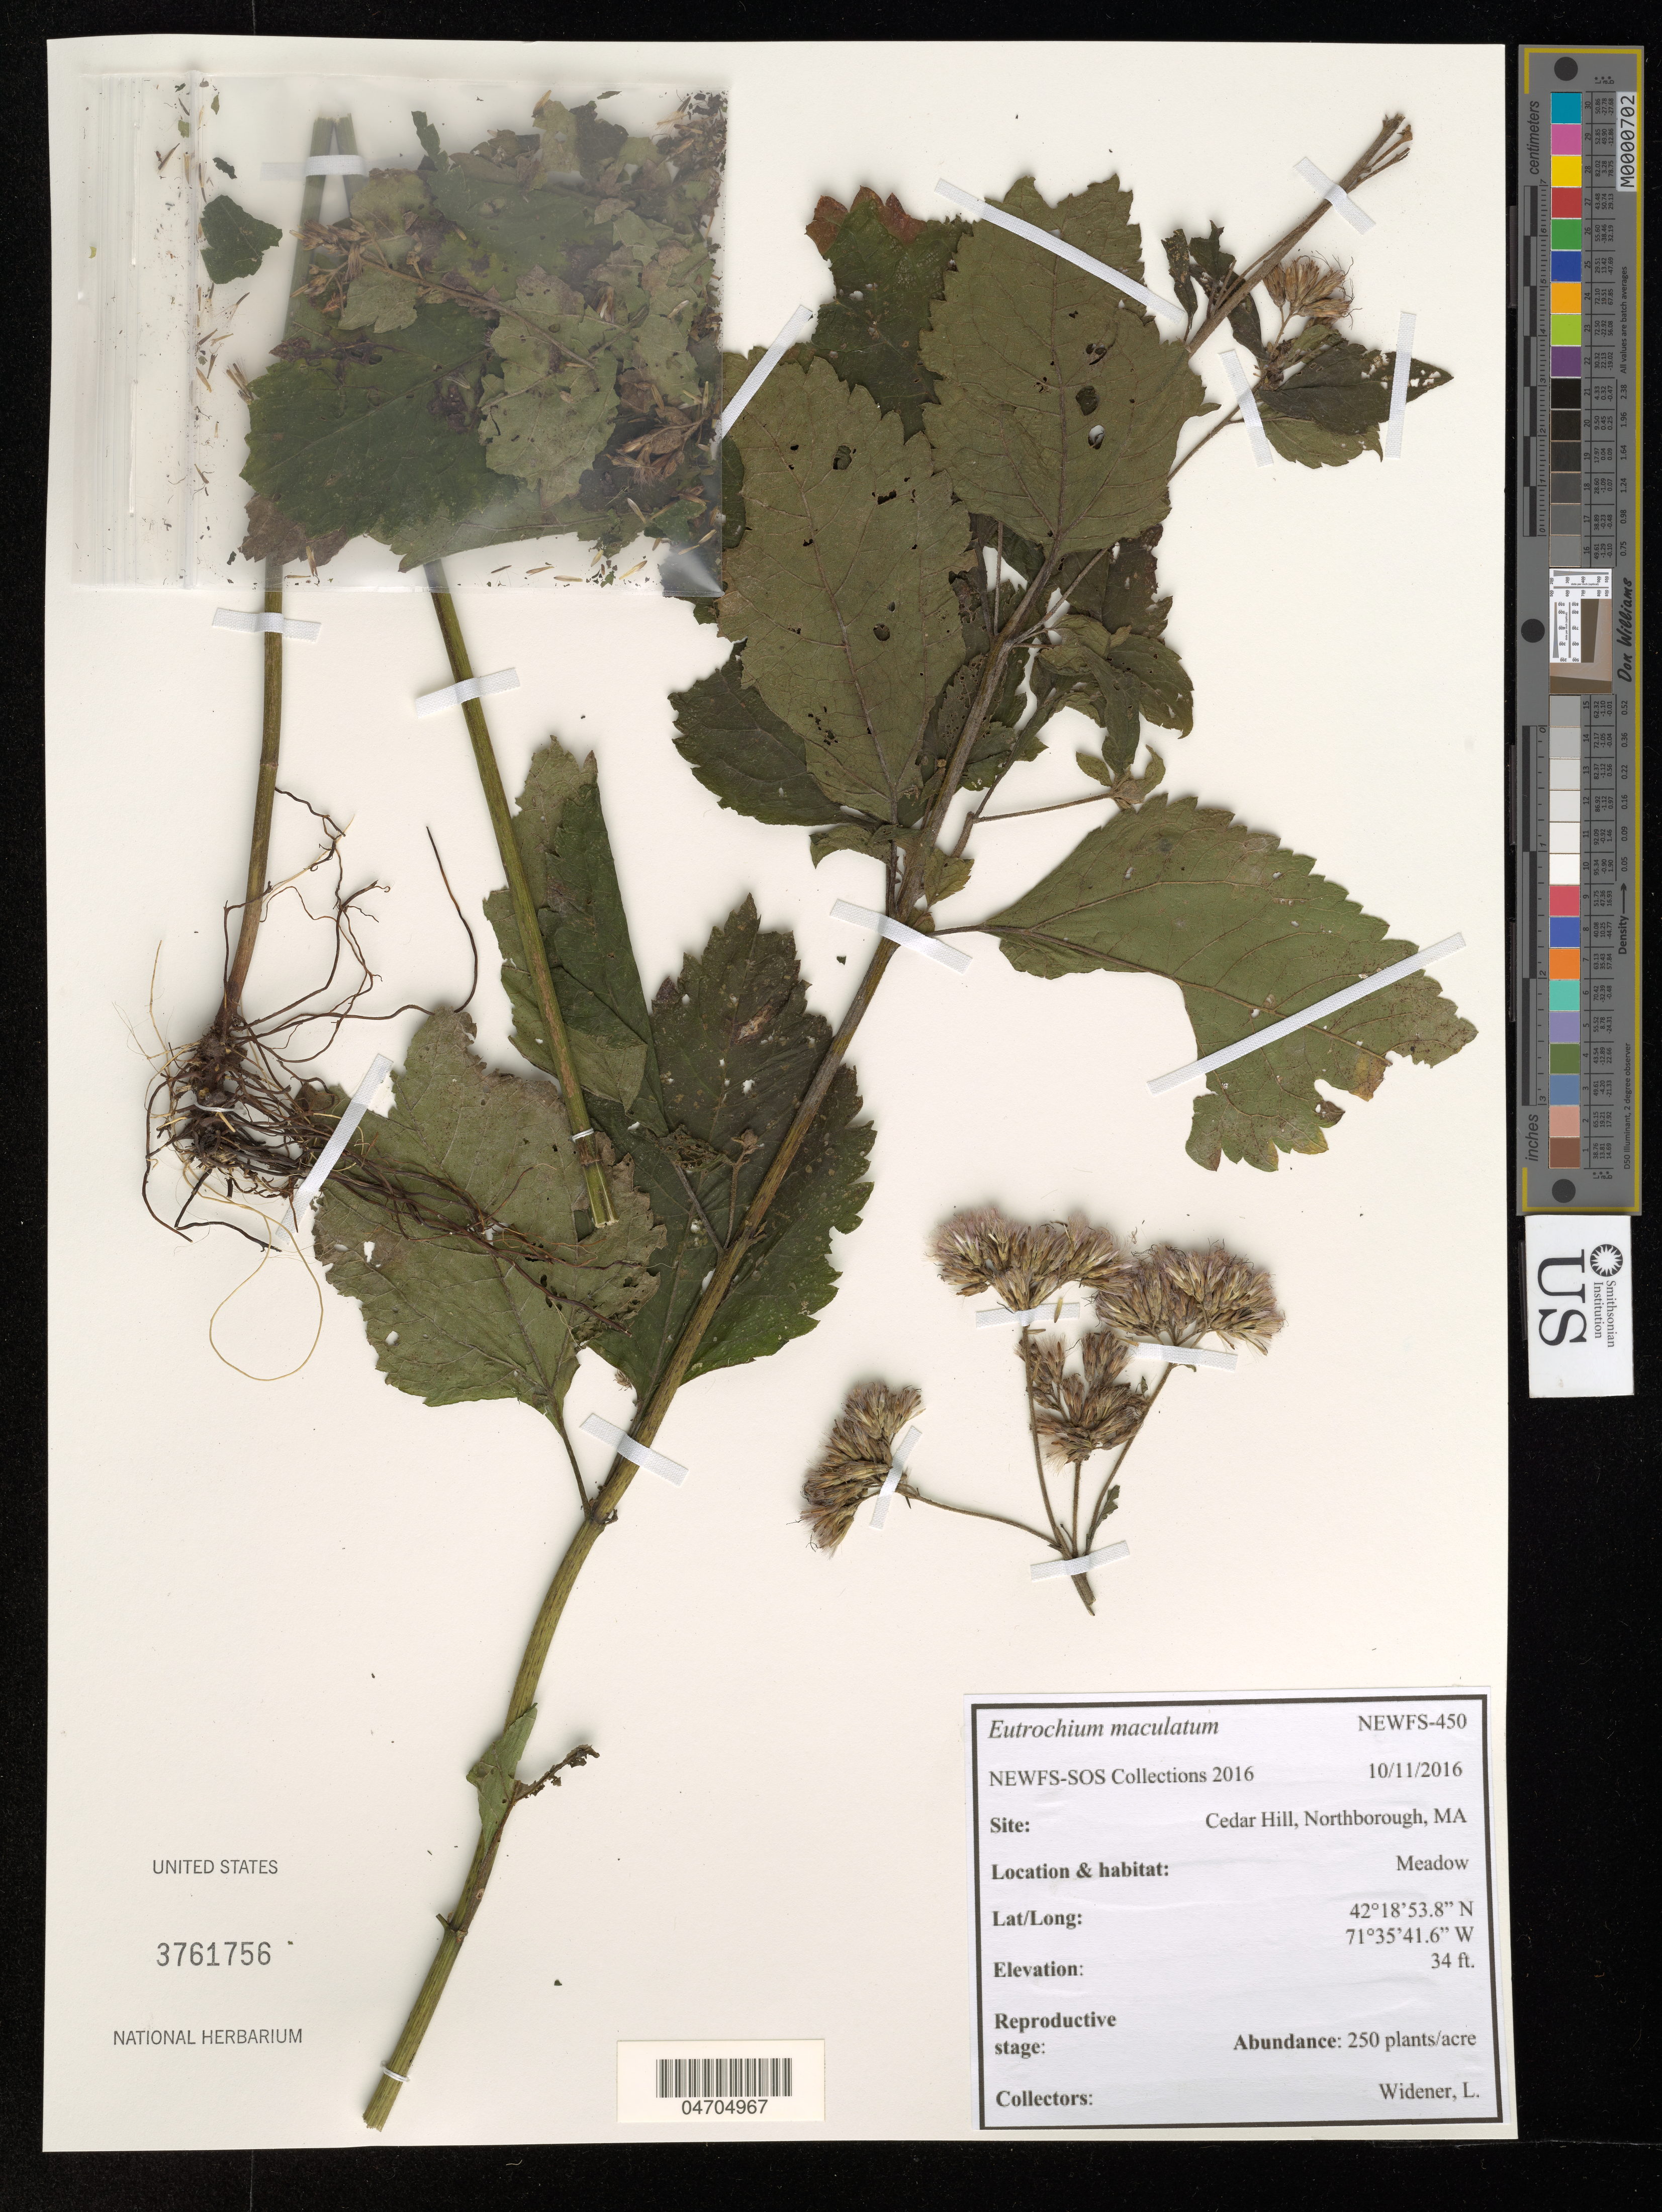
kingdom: Plantae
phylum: Tracheophyta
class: Magnoliopsida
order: Asterales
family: Asteraceae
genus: Eutrochium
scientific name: Eutrochium maculatum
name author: (L.) E.E. Lamont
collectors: L. Widener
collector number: NEWFS-450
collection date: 2016-10-11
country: United States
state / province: Massachusetts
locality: Cedar Hill, Northborough.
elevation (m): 10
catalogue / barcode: US 3761756